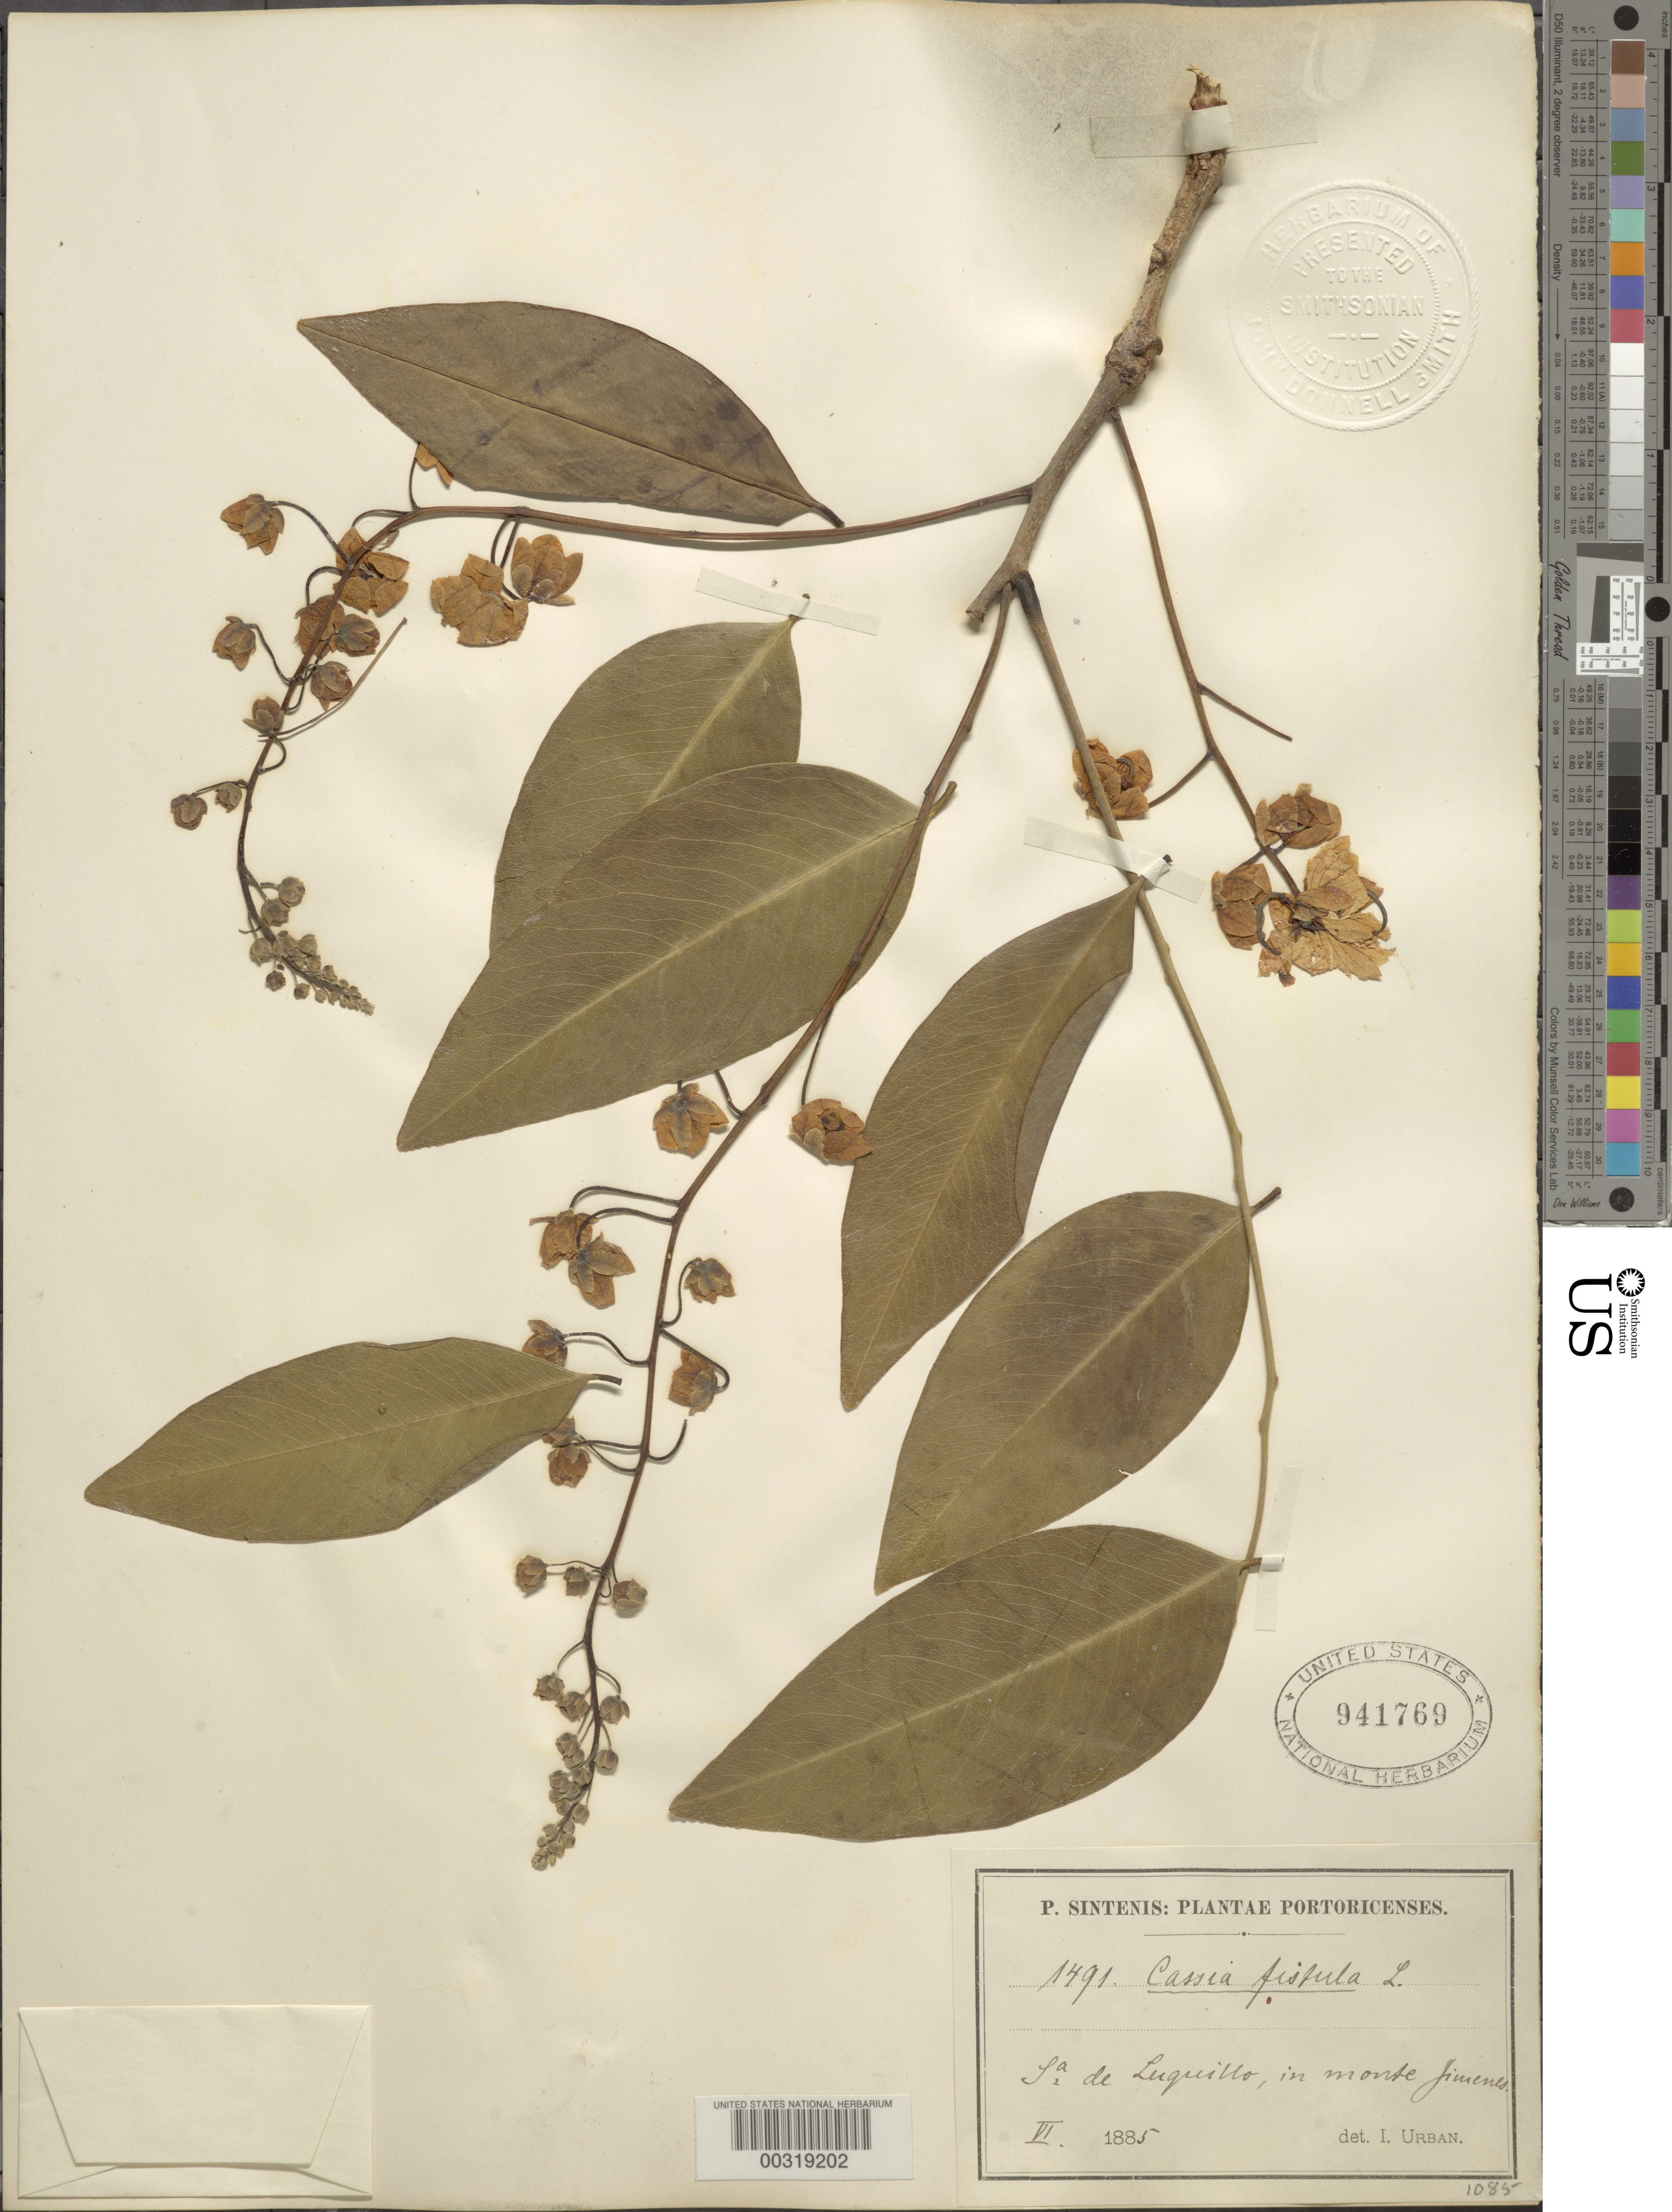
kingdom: Plantae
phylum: Tracheophyta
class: Magnoliopsida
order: Fabales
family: Fabaceae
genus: Cassia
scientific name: Cassia fistula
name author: L.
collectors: P. Sintenis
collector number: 1491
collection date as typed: Jun 1885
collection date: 1885-06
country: Puerto Rico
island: Greater Antilles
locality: St. de luquillo, in monte jimenes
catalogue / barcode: US 941769